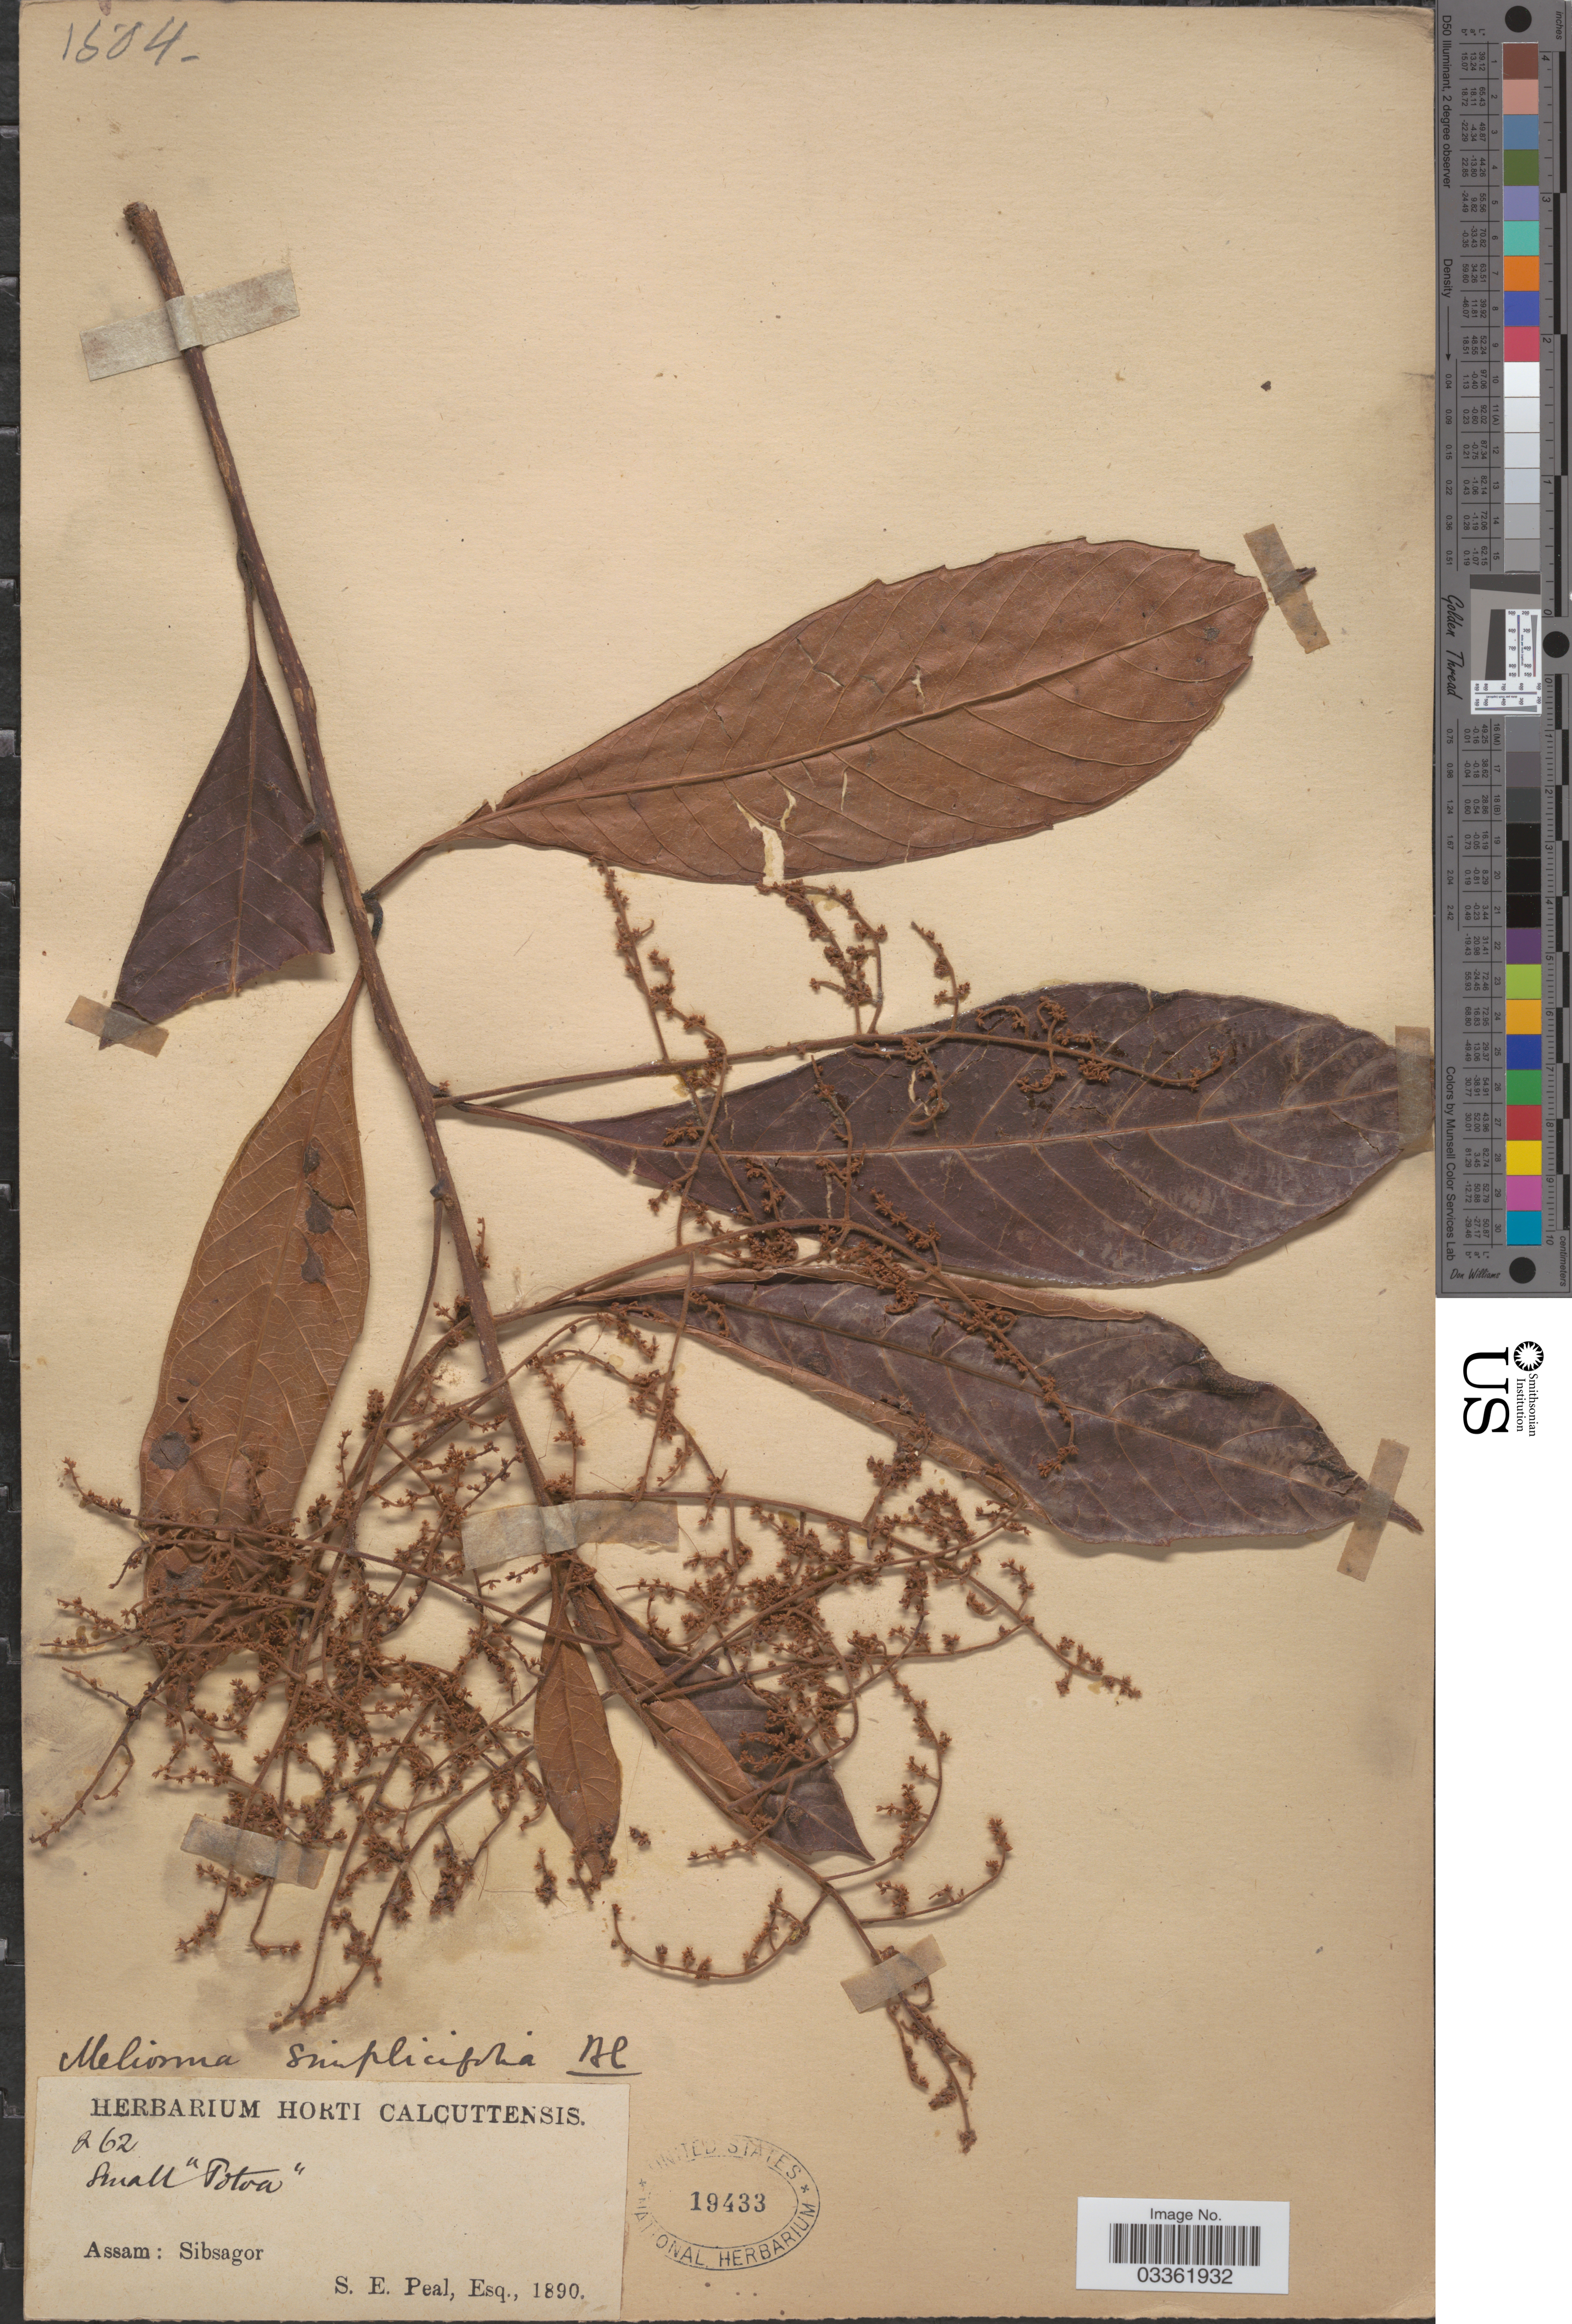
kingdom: Plantae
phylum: Tracheophyta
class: Magnoliopsida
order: Proteales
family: Sabiaceae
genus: Meliosma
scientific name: Meliosma simplicifolia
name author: (Roxb.) Walp.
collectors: S. Peal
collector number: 262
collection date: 1890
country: India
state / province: Assam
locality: Sibsagor.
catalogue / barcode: US 19433